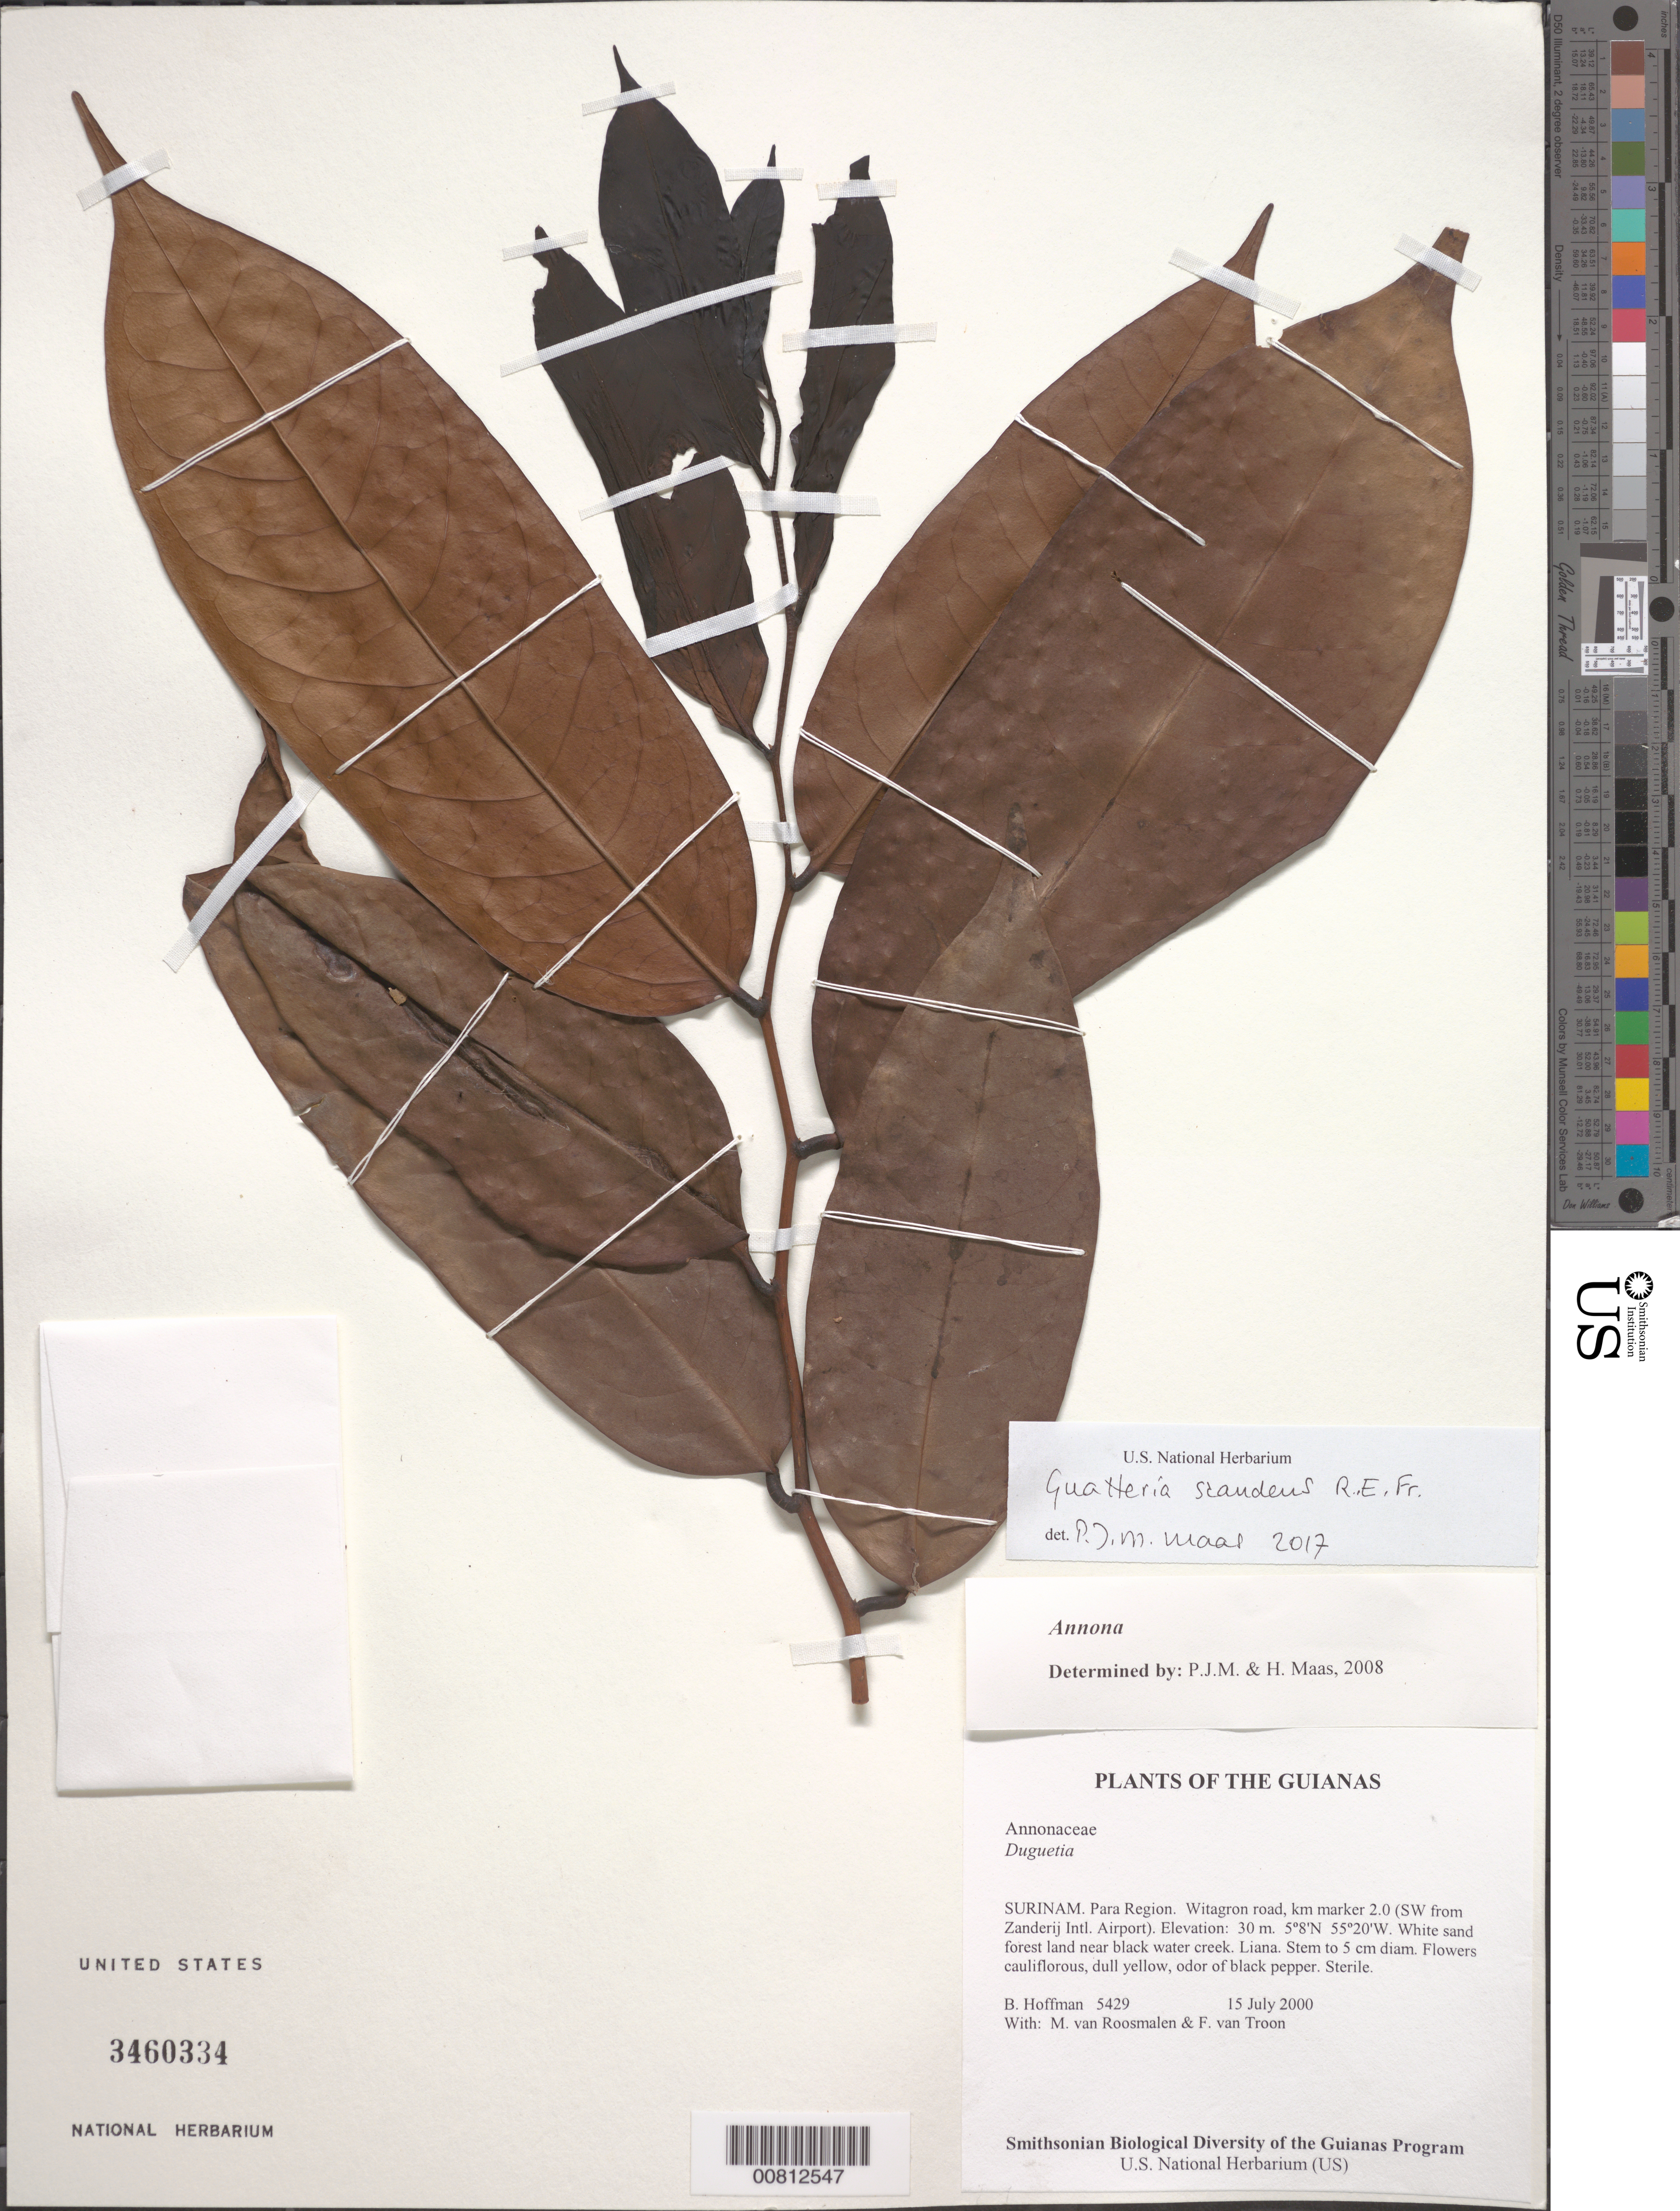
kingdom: Plantae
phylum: Tracheophyta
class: Magnoliopsida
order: Magnoliales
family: Annonaceae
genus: Guatteria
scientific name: Guatteria scandens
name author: Ducke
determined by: Maas, P. J. M., Curator of the herbarium (U), Nationaal Herbarium Nederland (NETHERLANDS)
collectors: B. Hoffman, M. Roosmalen & F. Van Troon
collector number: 5429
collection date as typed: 15 July 2000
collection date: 2000-07-15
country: Suriname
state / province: Para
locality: Witagron road, km marker 2.0 (SW from Zanderij Intl. Airport)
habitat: White sand forest land near black water creek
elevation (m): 30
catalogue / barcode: US 3460334